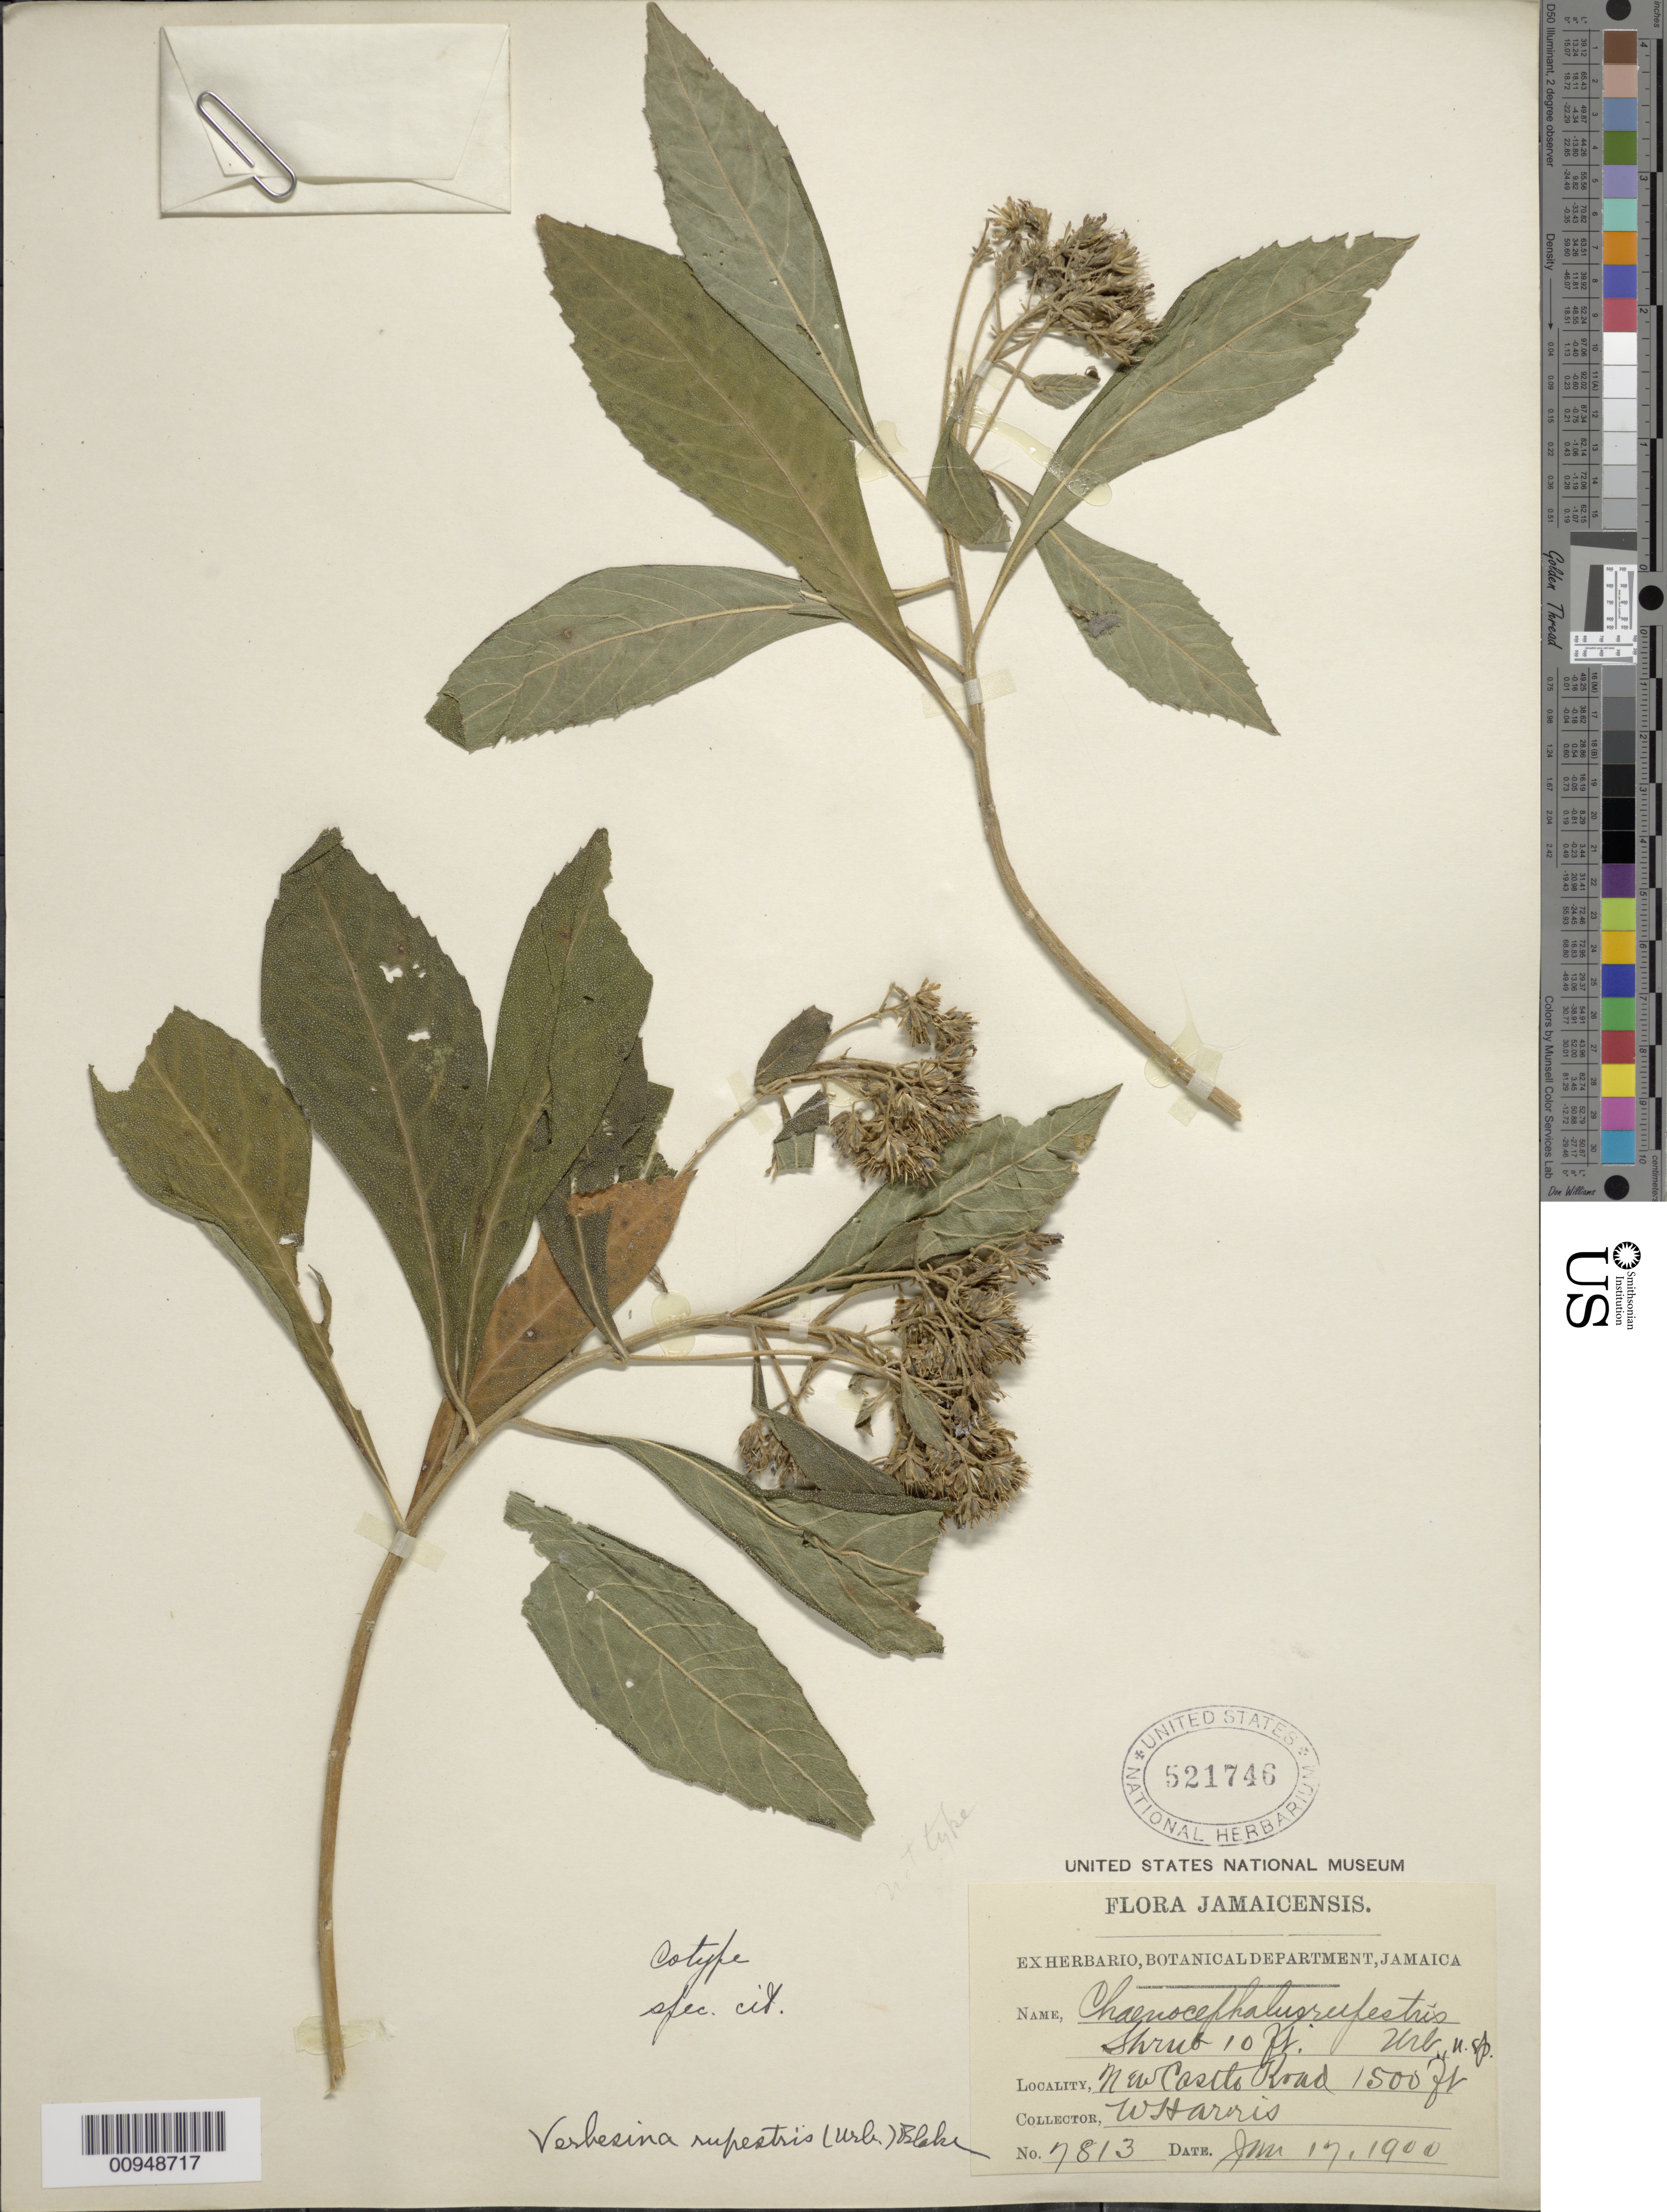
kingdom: Plantae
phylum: Tracheophyta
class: Magnoliopsida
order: Asterales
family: Asteraceae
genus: Verbesina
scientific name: Verbesina rupestris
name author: Urb.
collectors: W. H. Harris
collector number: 7813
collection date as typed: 17 Jan 1900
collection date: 1900-01-17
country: Jamaica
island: Jamaica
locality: Newcastle Road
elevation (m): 457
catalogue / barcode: US 521746